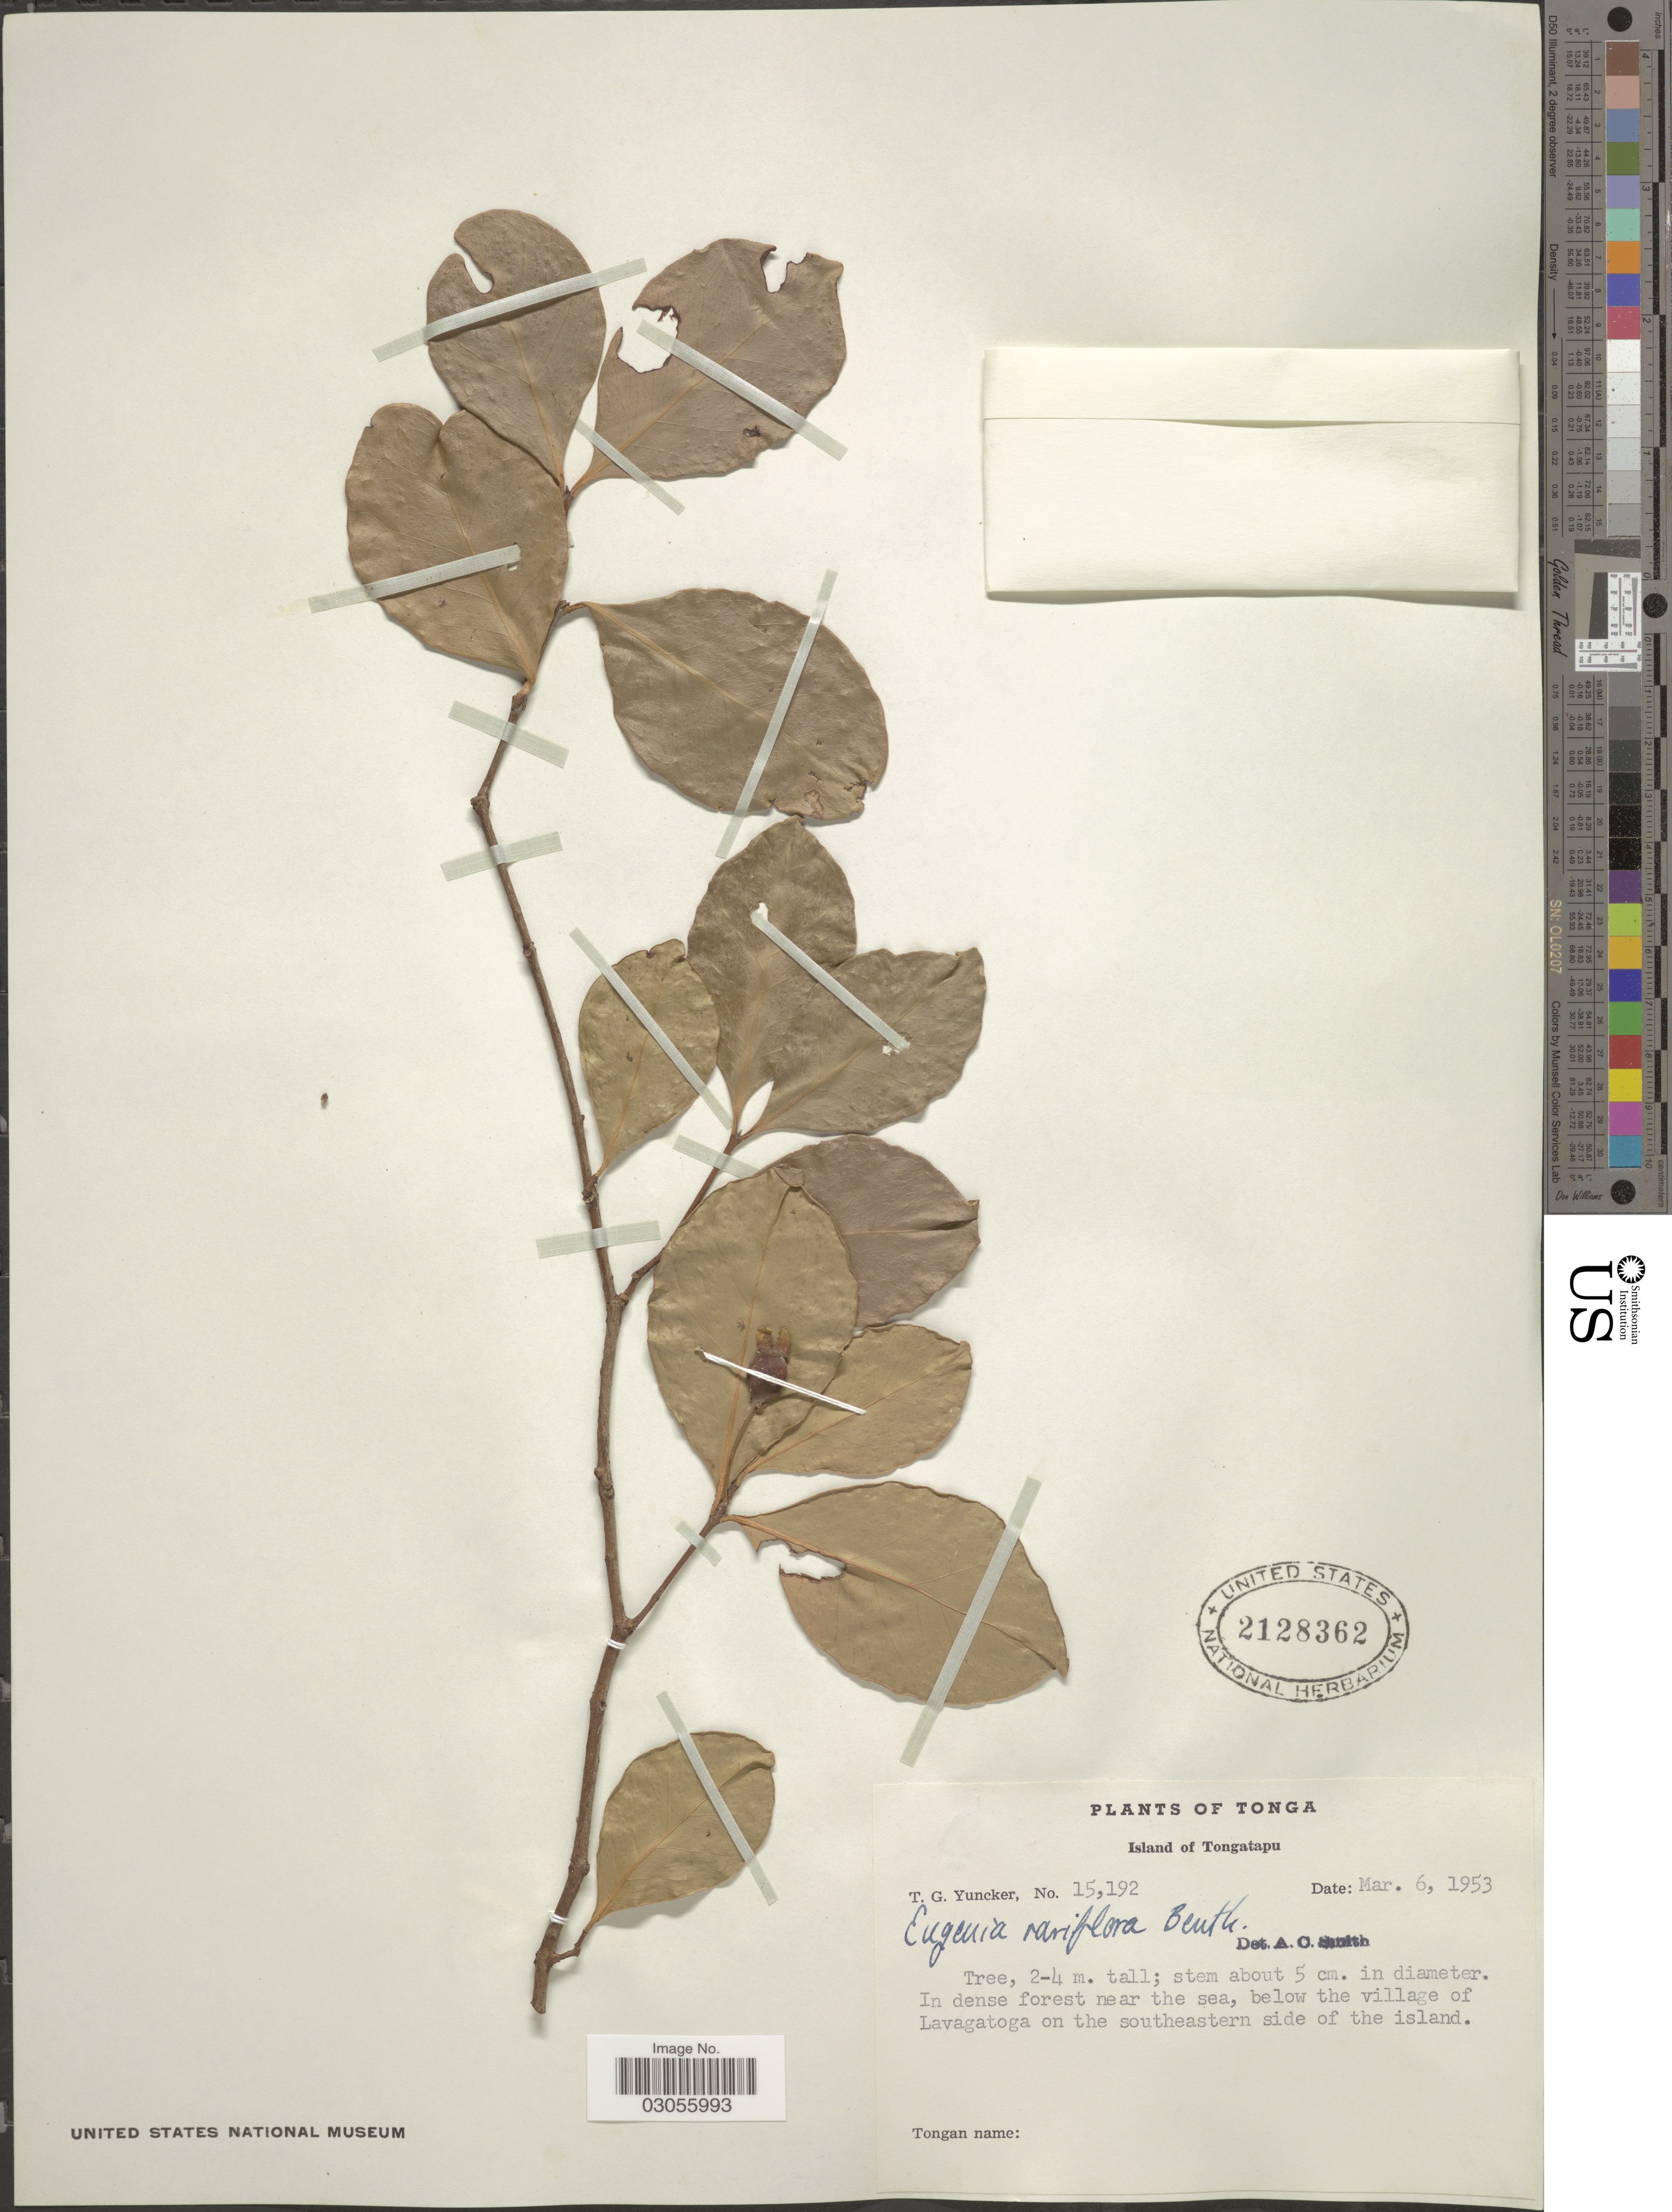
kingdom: Plantae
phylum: Tracheophyta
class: Magnoliopsida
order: Myrtales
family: Myrtaceae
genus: Eugenia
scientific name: Eugenia reinwardtiana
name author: (Blume) DC.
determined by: Strong, Mark T., (BOT), Smithsonian Institution - National Museum of Natural History (UNITED STATES)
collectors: T. G. Yuncker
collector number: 15192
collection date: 1953-03-06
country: Tonga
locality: Island of Tongatapu. In dense forest near the sea, below the village of Lavagatoga on the southeastern side of the island.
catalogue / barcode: US 2128362